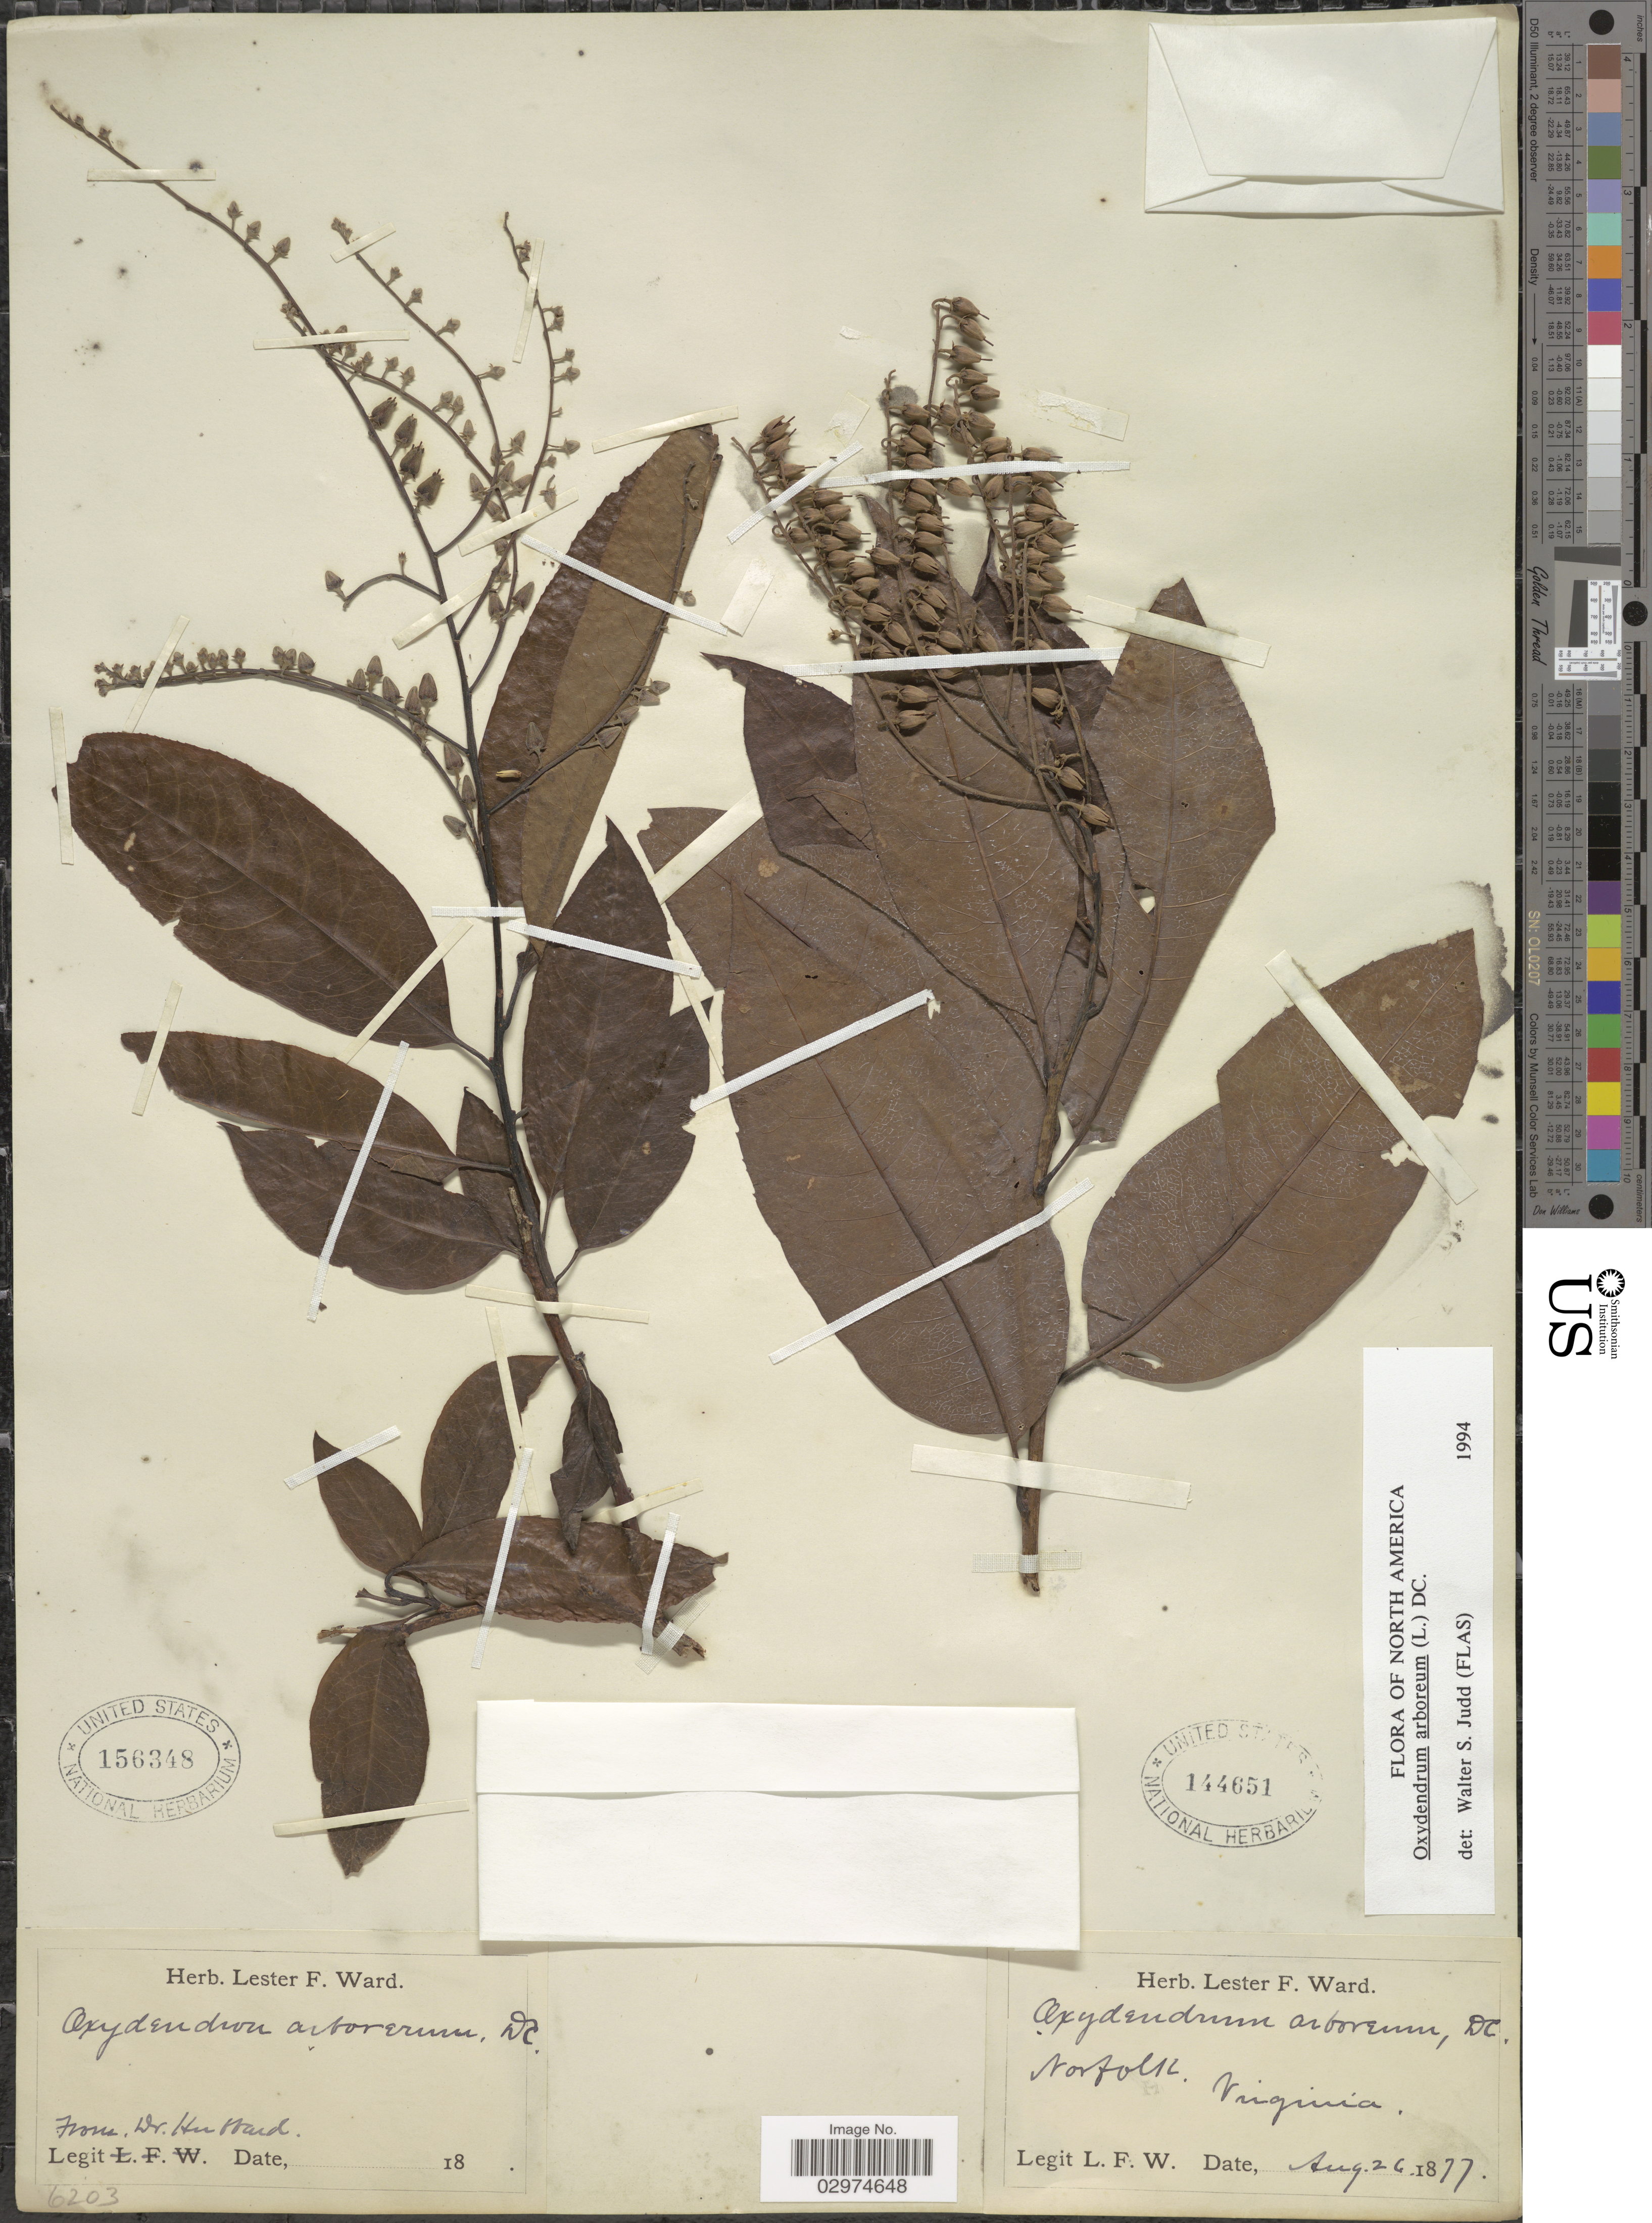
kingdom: Plantae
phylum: Tracheophyta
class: Magnoliopsida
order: Ericales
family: Ericaceae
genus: Oxydendrum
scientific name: Oxydendrum arboreum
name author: (L.) DC.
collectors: L. F. Ward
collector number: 6203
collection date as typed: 18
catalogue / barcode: US 156348